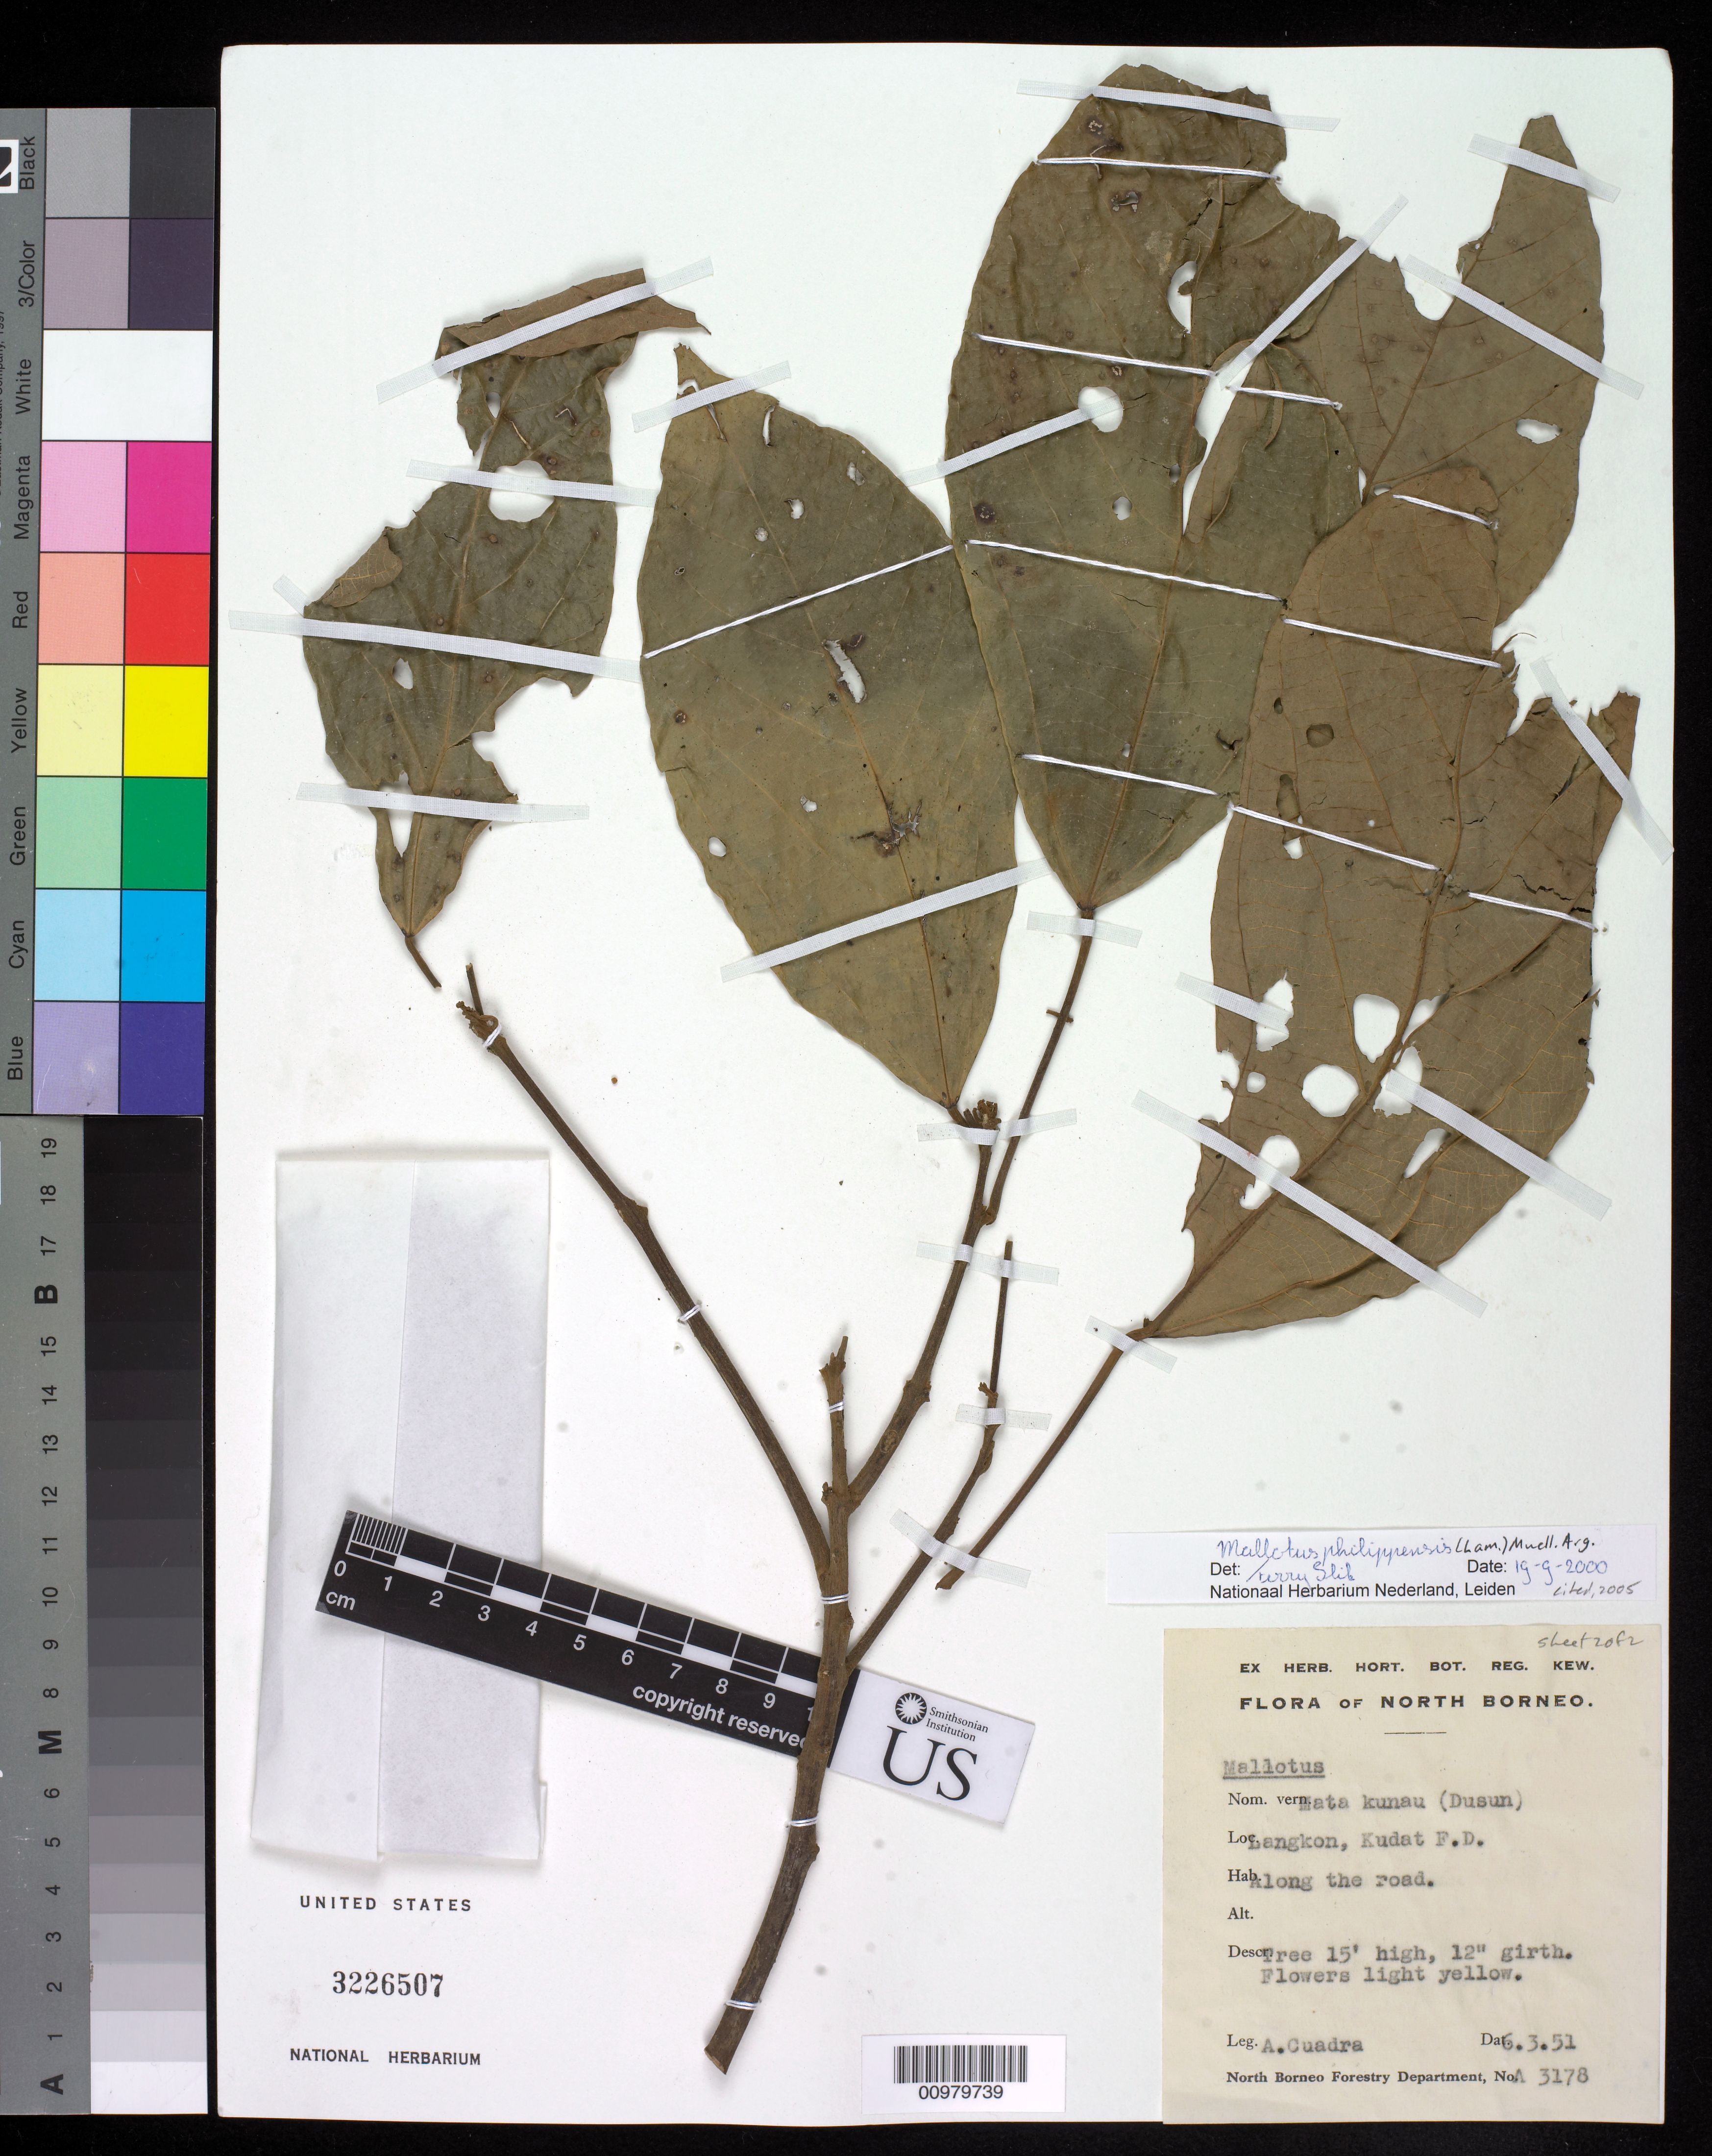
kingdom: Plantae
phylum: Tracheophyta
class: Magnoliopsida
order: Malpighiales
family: Euphorbiaceae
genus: Mallotus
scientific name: Mallotus philippensis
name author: (Lam.) Müll. Arg.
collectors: A. Cuadra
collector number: A 3178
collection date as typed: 06 Mar 1951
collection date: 1951-03-06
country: Malaysia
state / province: Sabah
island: Borneo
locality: Langkon, Kudat F.D.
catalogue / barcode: US 3226507